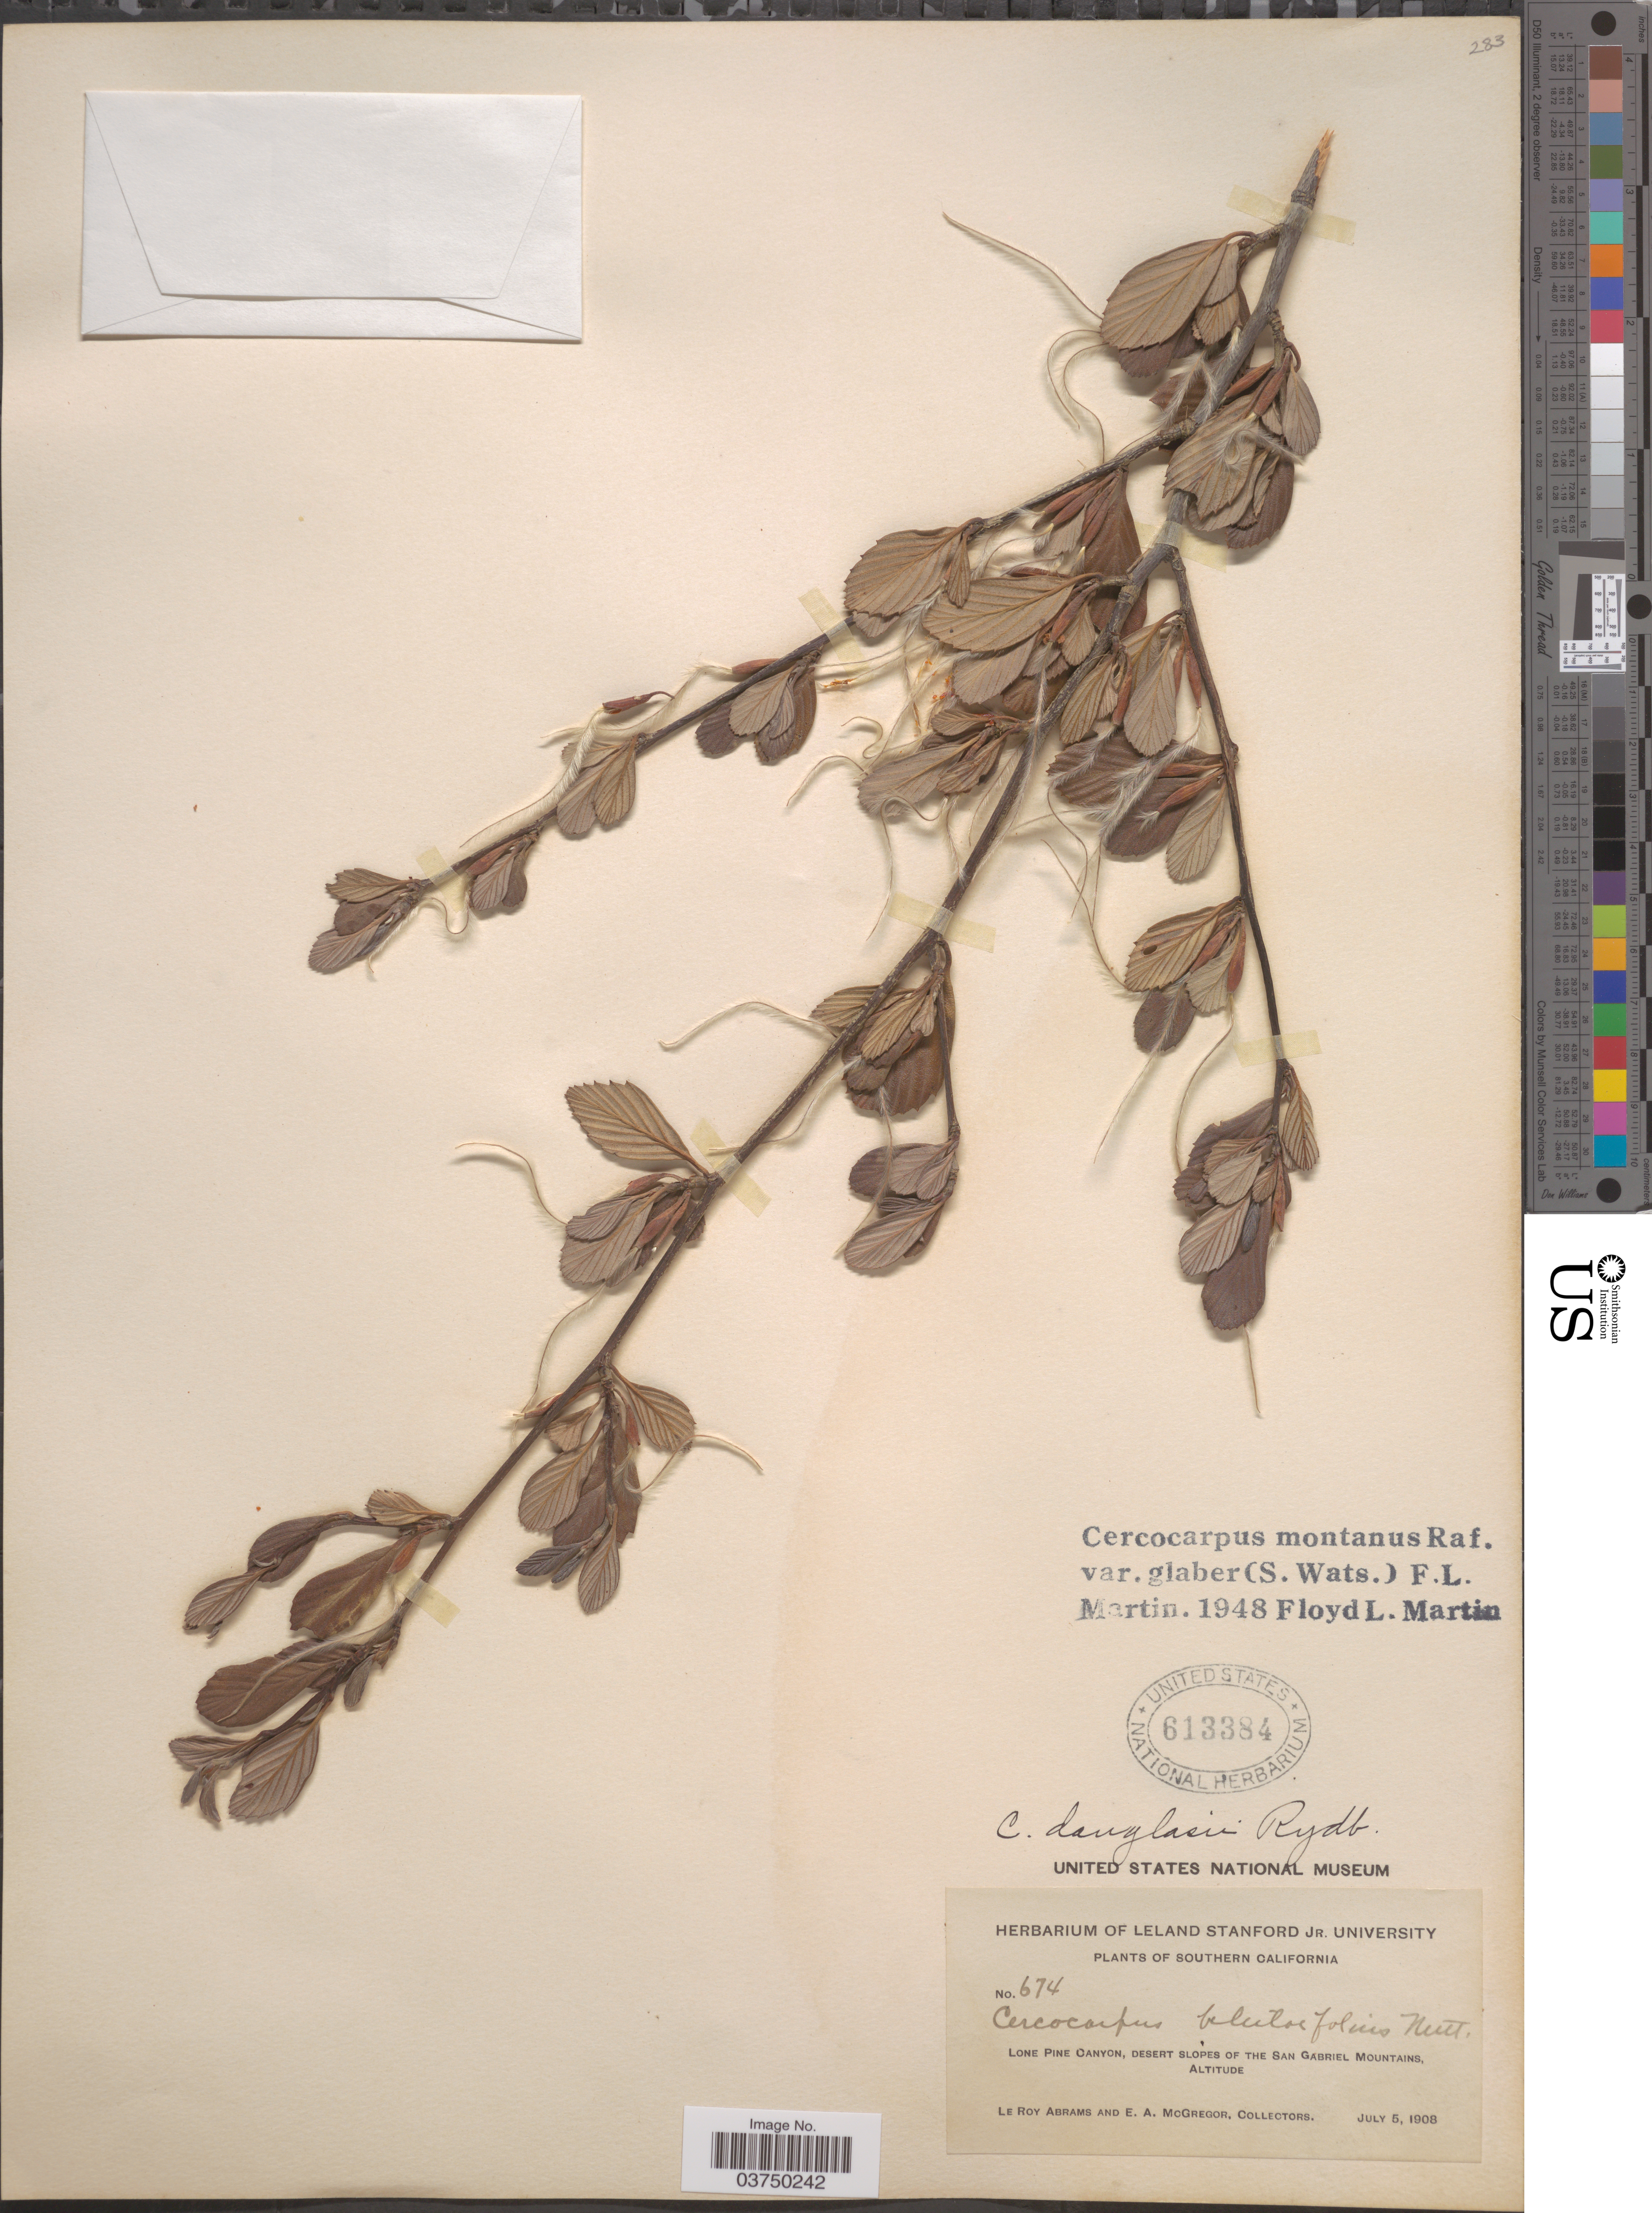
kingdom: Plantae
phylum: Tracheophyta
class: Magnoliopsida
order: Rosales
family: Rosaceae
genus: Cercocarpus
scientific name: Cercocarpus montanus var. glaber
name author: (S. Watson) F.L. Martin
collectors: L. Abrams & E. A. McGregor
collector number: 674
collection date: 1908-07-05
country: United States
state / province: California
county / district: Los Angeles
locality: Southern California. Lone Pine Canyon, Desert slopes of the San Gabriel Mountains.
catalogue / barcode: US 613384